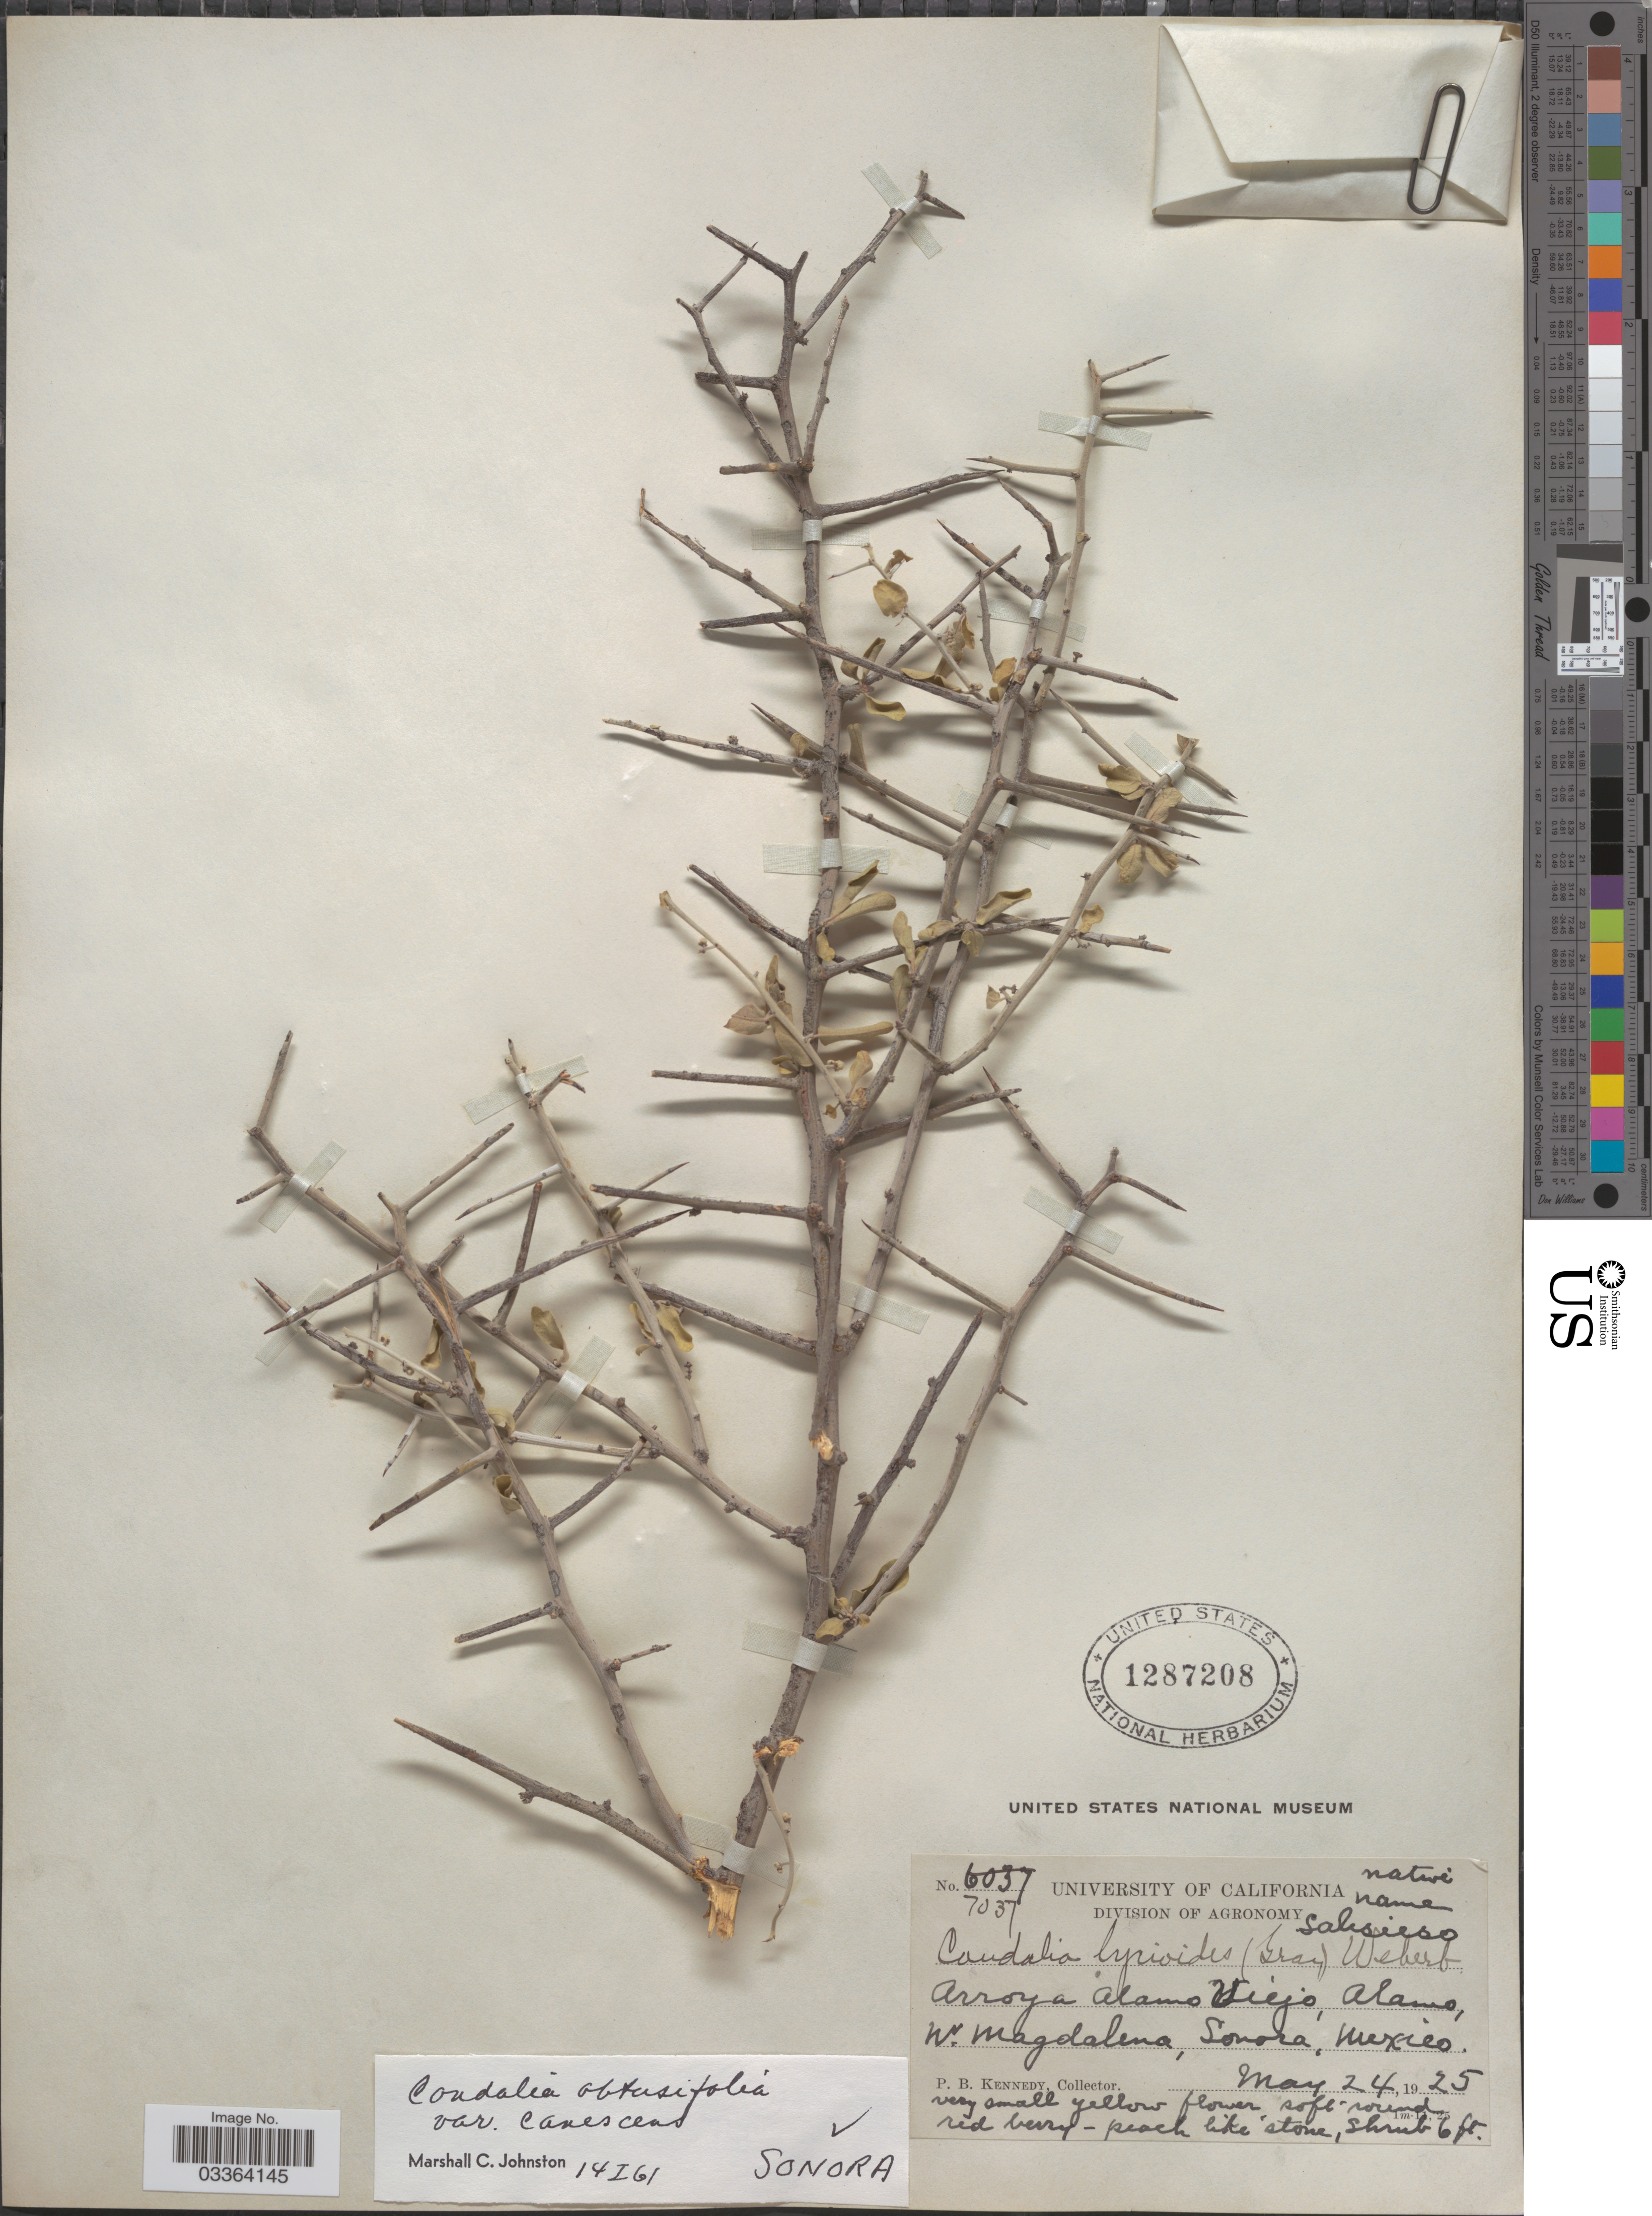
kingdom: Plantae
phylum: Tracheophyta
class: Magnoliopsida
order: Rosales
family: Rhamnaceae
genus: Sarcomphalus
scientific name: Sarcomphalus obtusifolius var. canescens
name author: (A. Gray) Hauenschild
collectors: P. B. Kennedy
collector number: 7037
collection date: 1925-05-24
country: Mexico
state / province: Sonora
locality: Arroya Alamo Viejo, Alamo, W. Magdalena.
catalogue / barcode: US 1287208